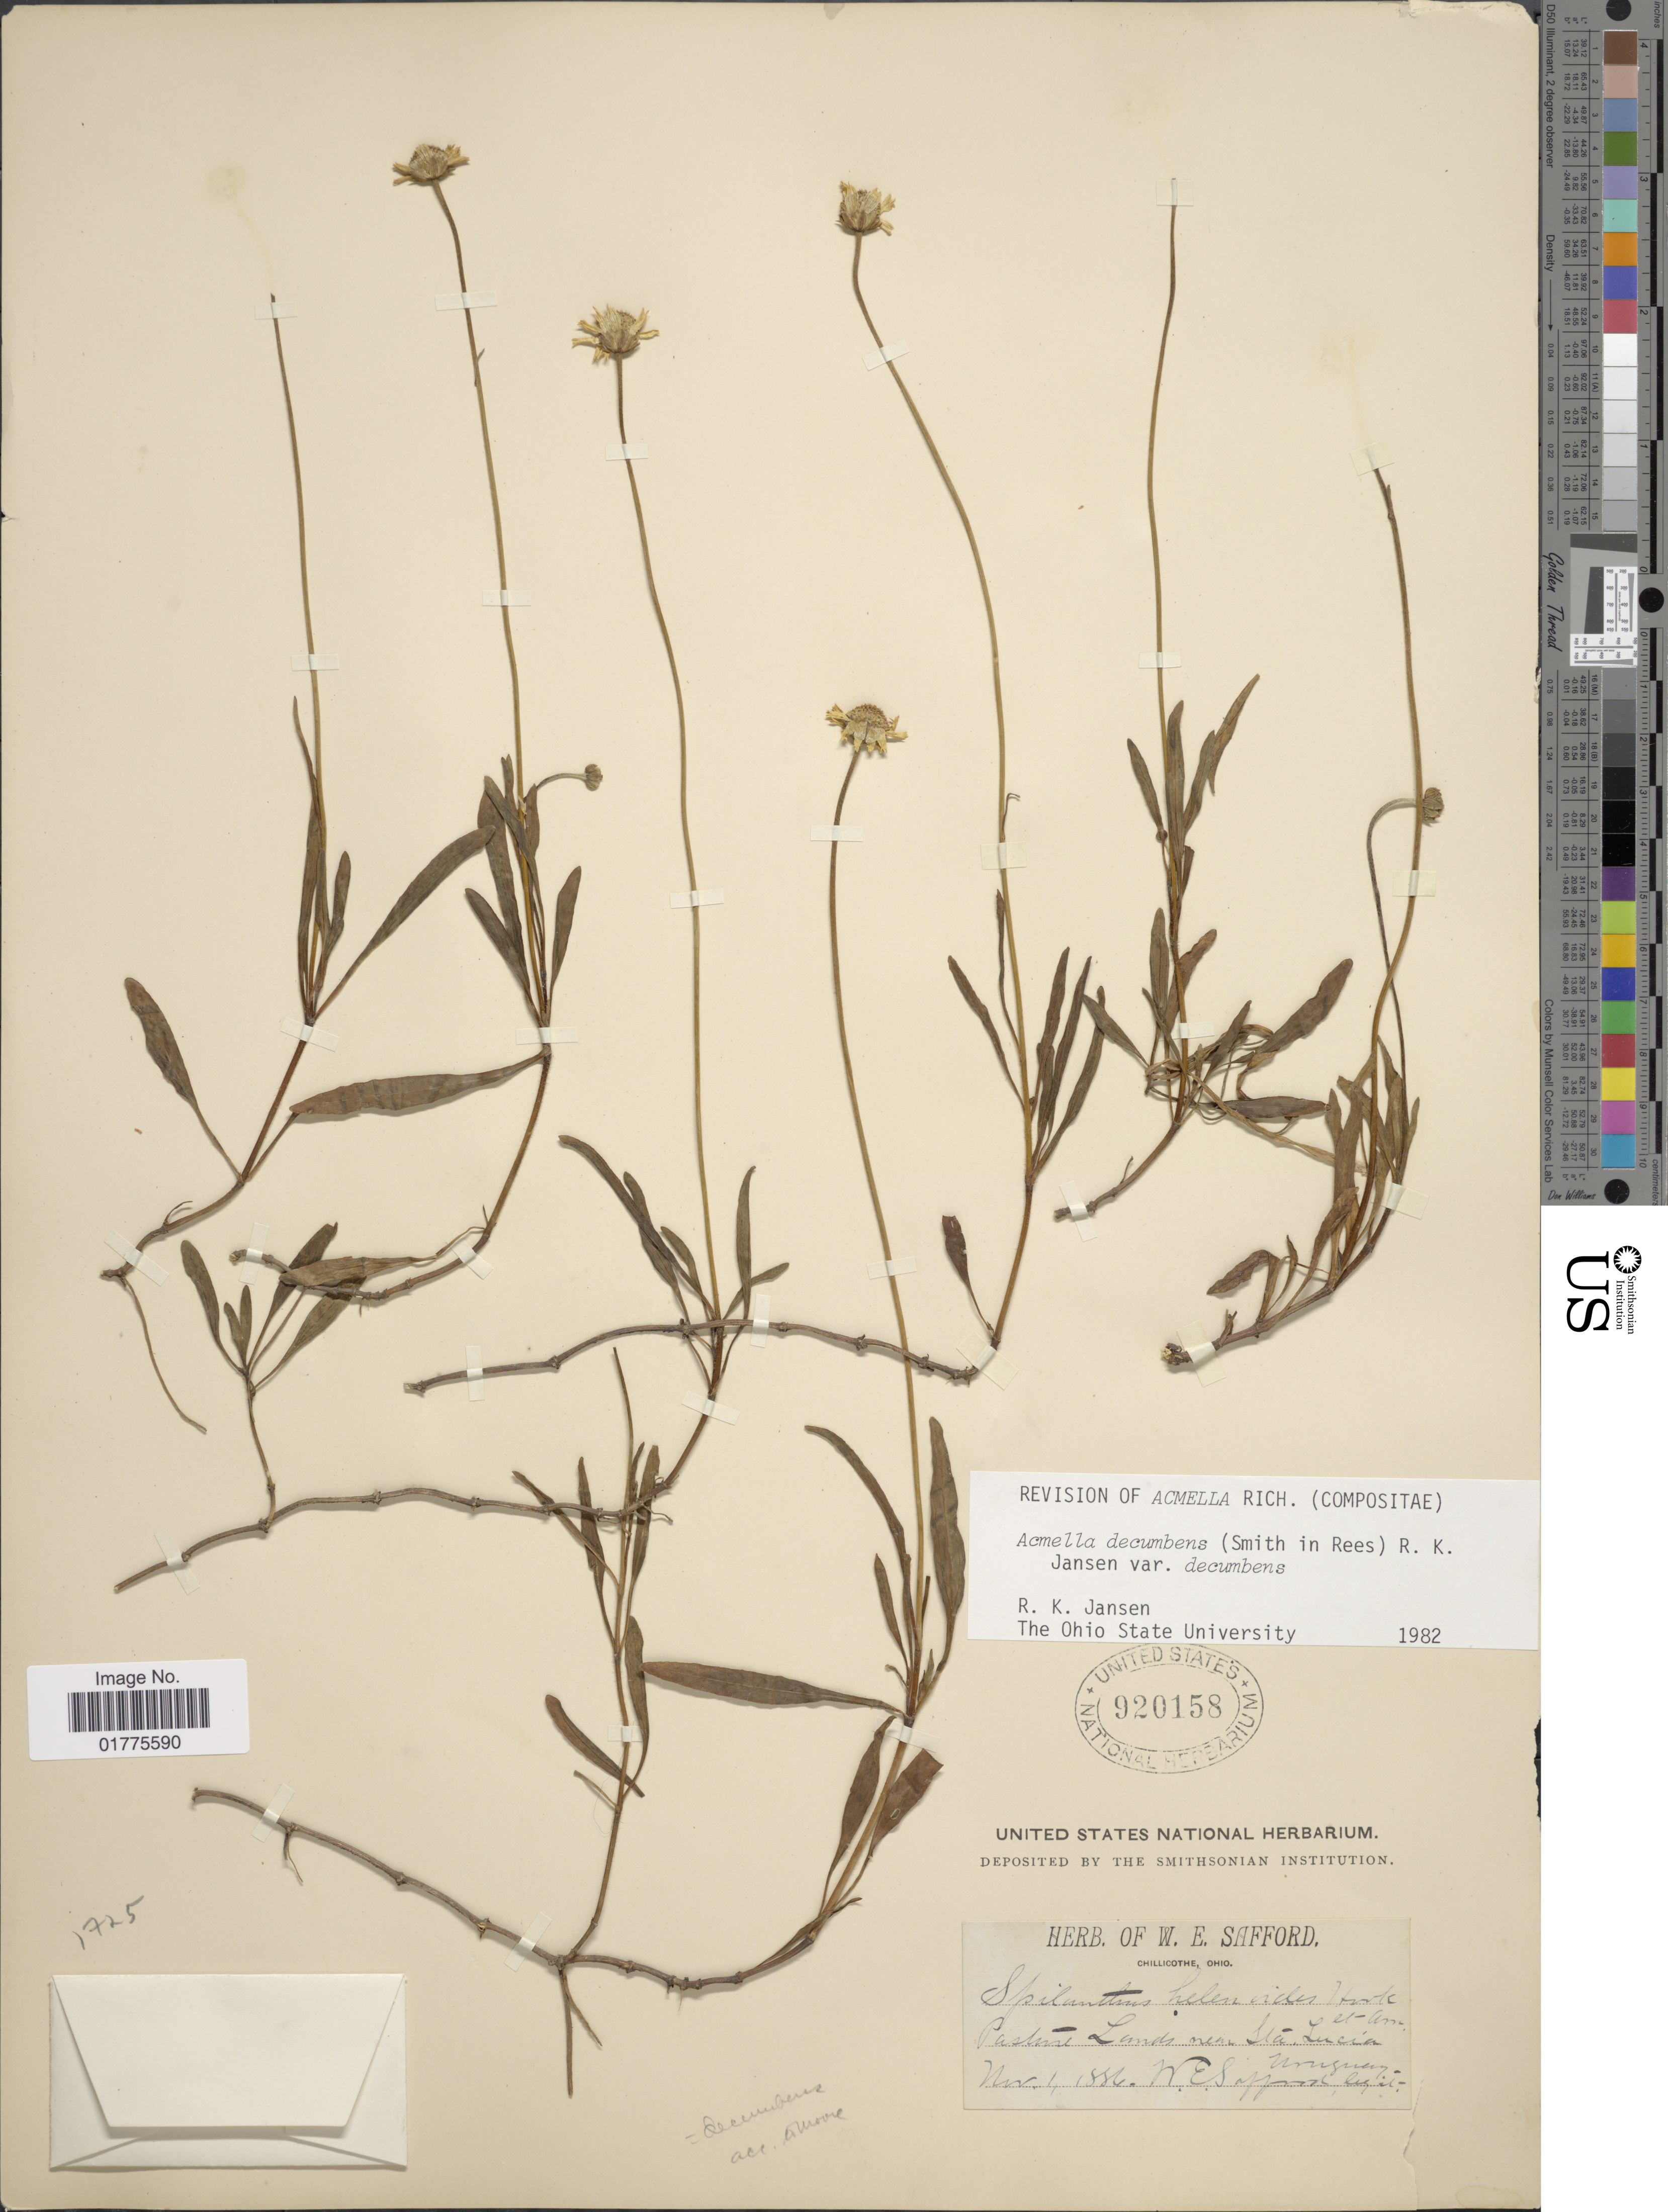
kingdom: Plantae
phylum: Tracheophyta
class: Magnoliopsida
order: Asterales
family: Asteraceae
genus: Acmella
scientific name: Acmella decumbens var. decumbens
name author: (Sm.) R.K. Jansen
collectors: W. E. Safford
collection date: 1886-11-01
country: Uruguay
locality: Pasture Lands near Sta. Lucia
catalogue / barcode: US 920158